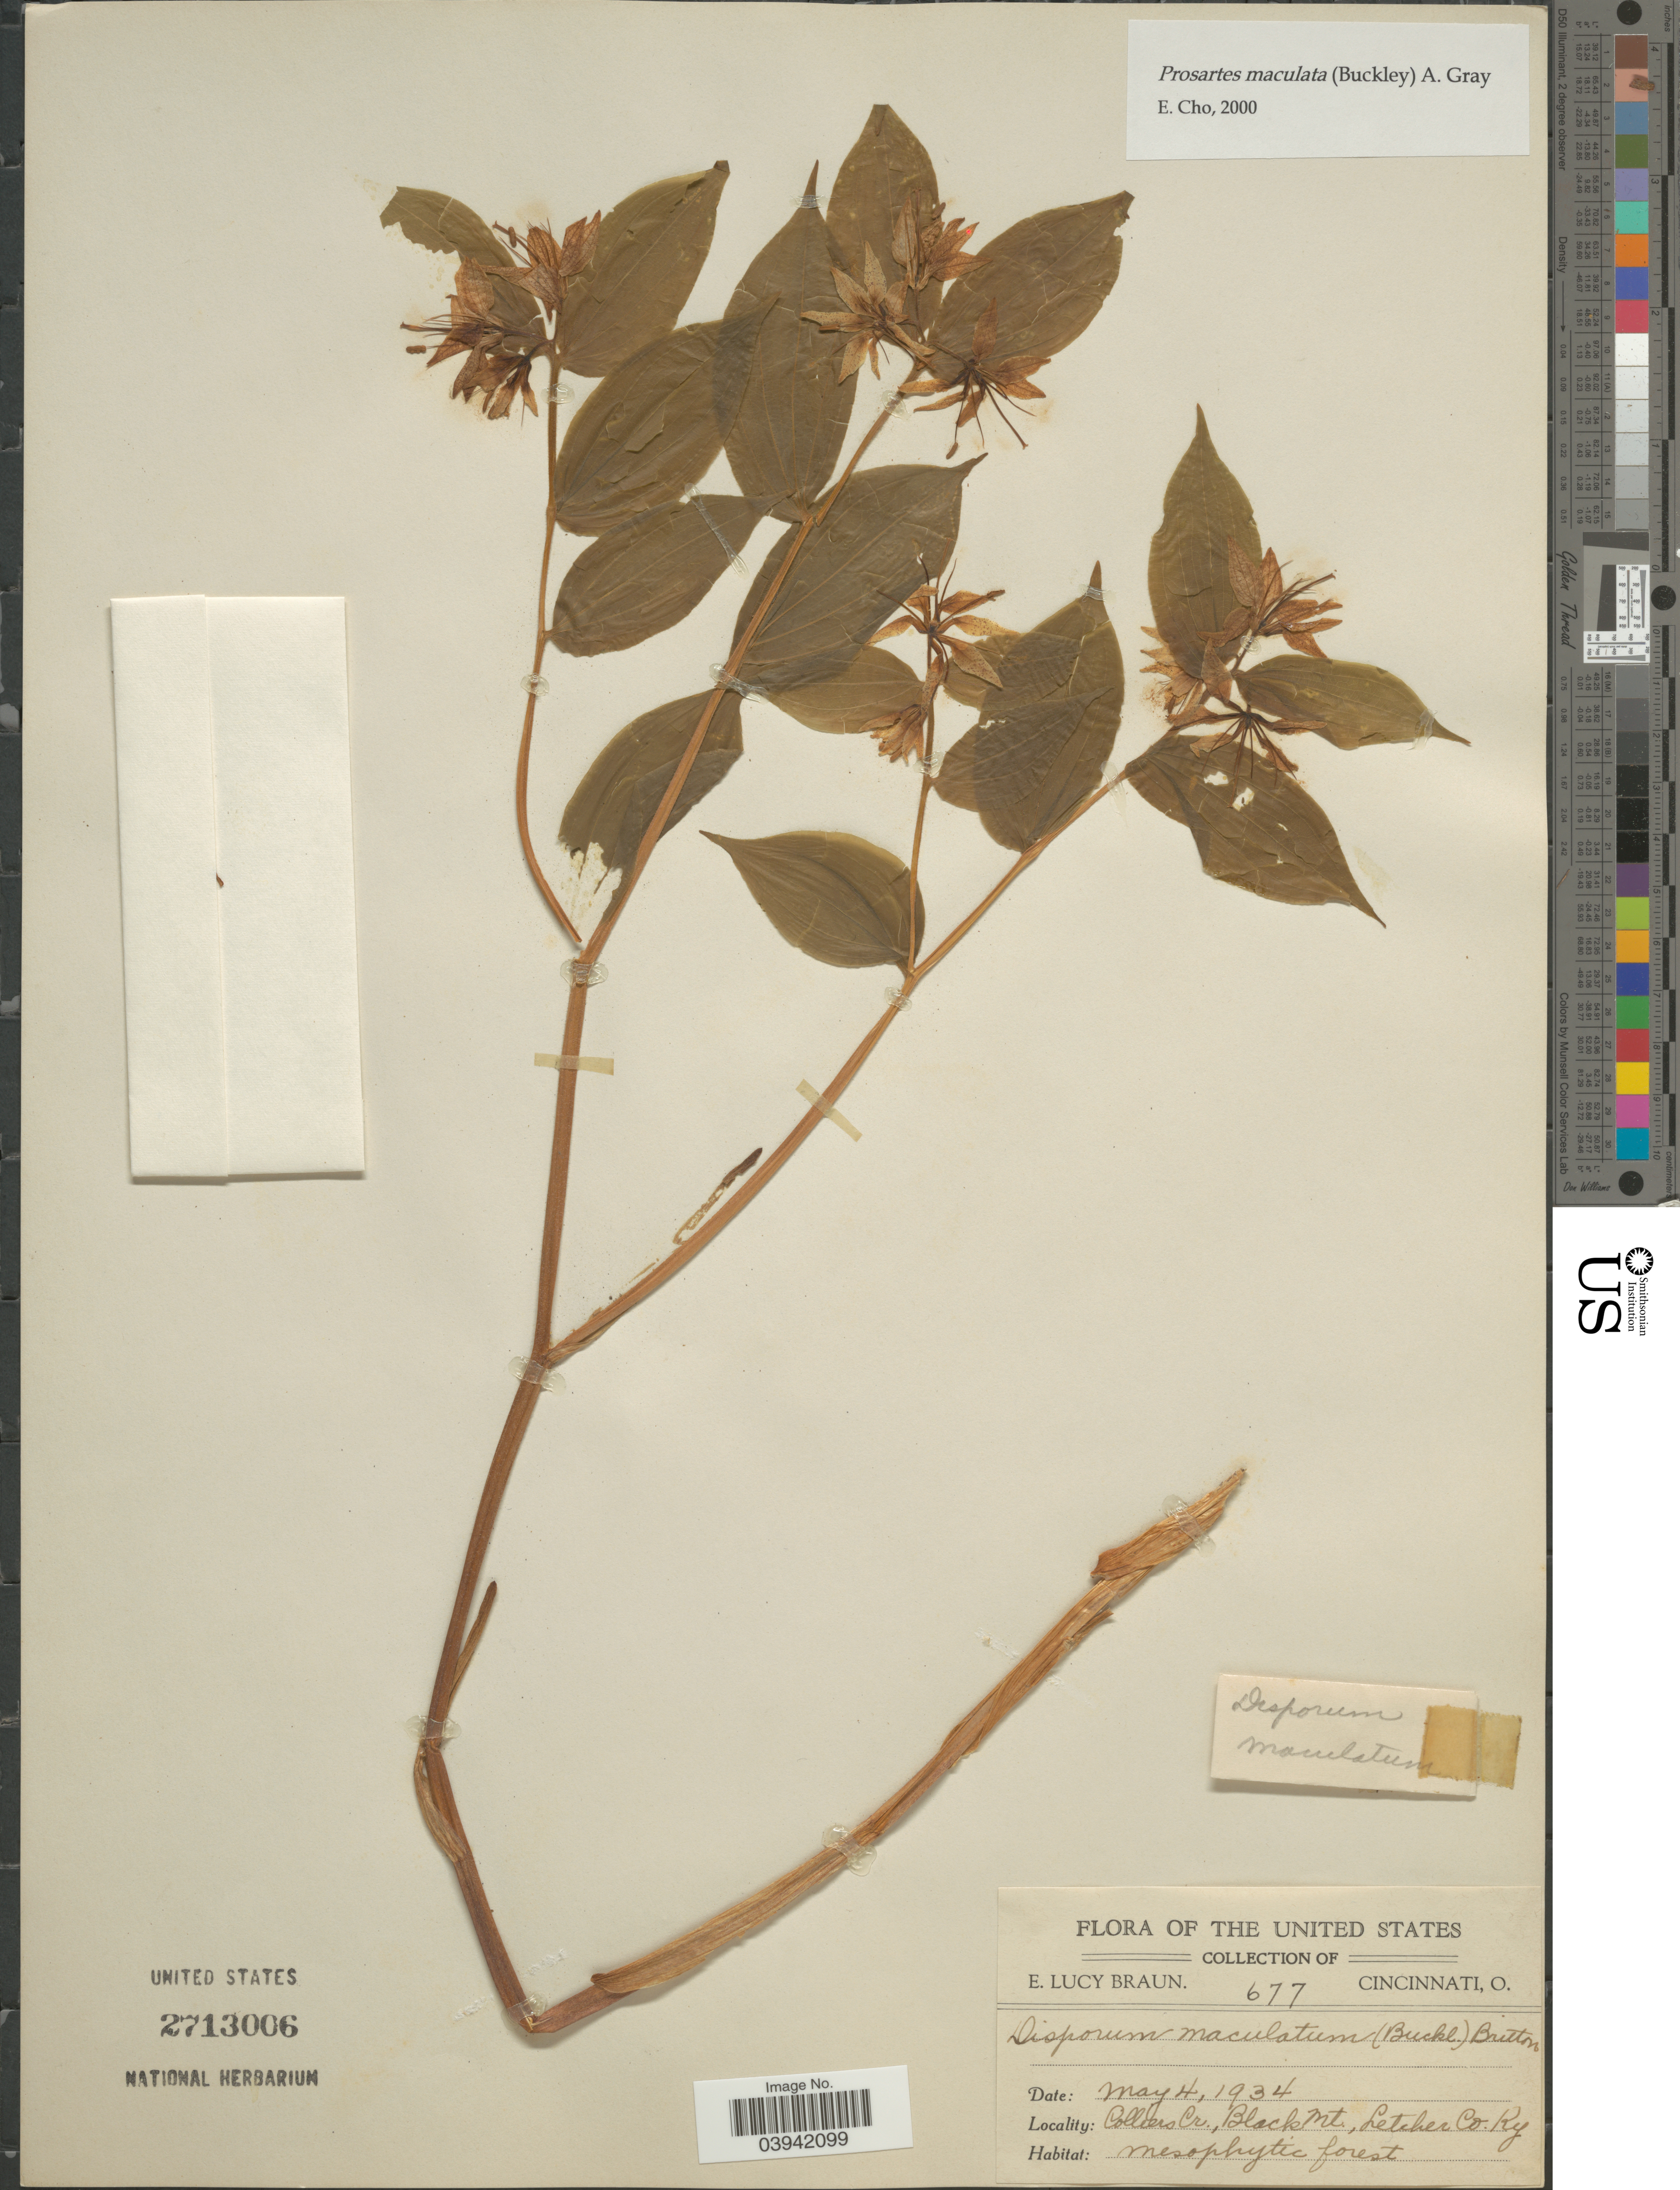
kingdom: Plantae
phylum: Tracheophyta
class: Liliopsida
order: Liliales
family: Liliaceae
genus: Prosartes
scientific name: Prosartes maculata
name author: (Buckley) A. Gray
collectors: E. L. Braun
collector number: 677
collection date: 1934-05-04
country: United States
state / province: Kentucky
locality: Colliers Cr., Black Mt., Letcher Co.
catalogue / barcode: US 2713006